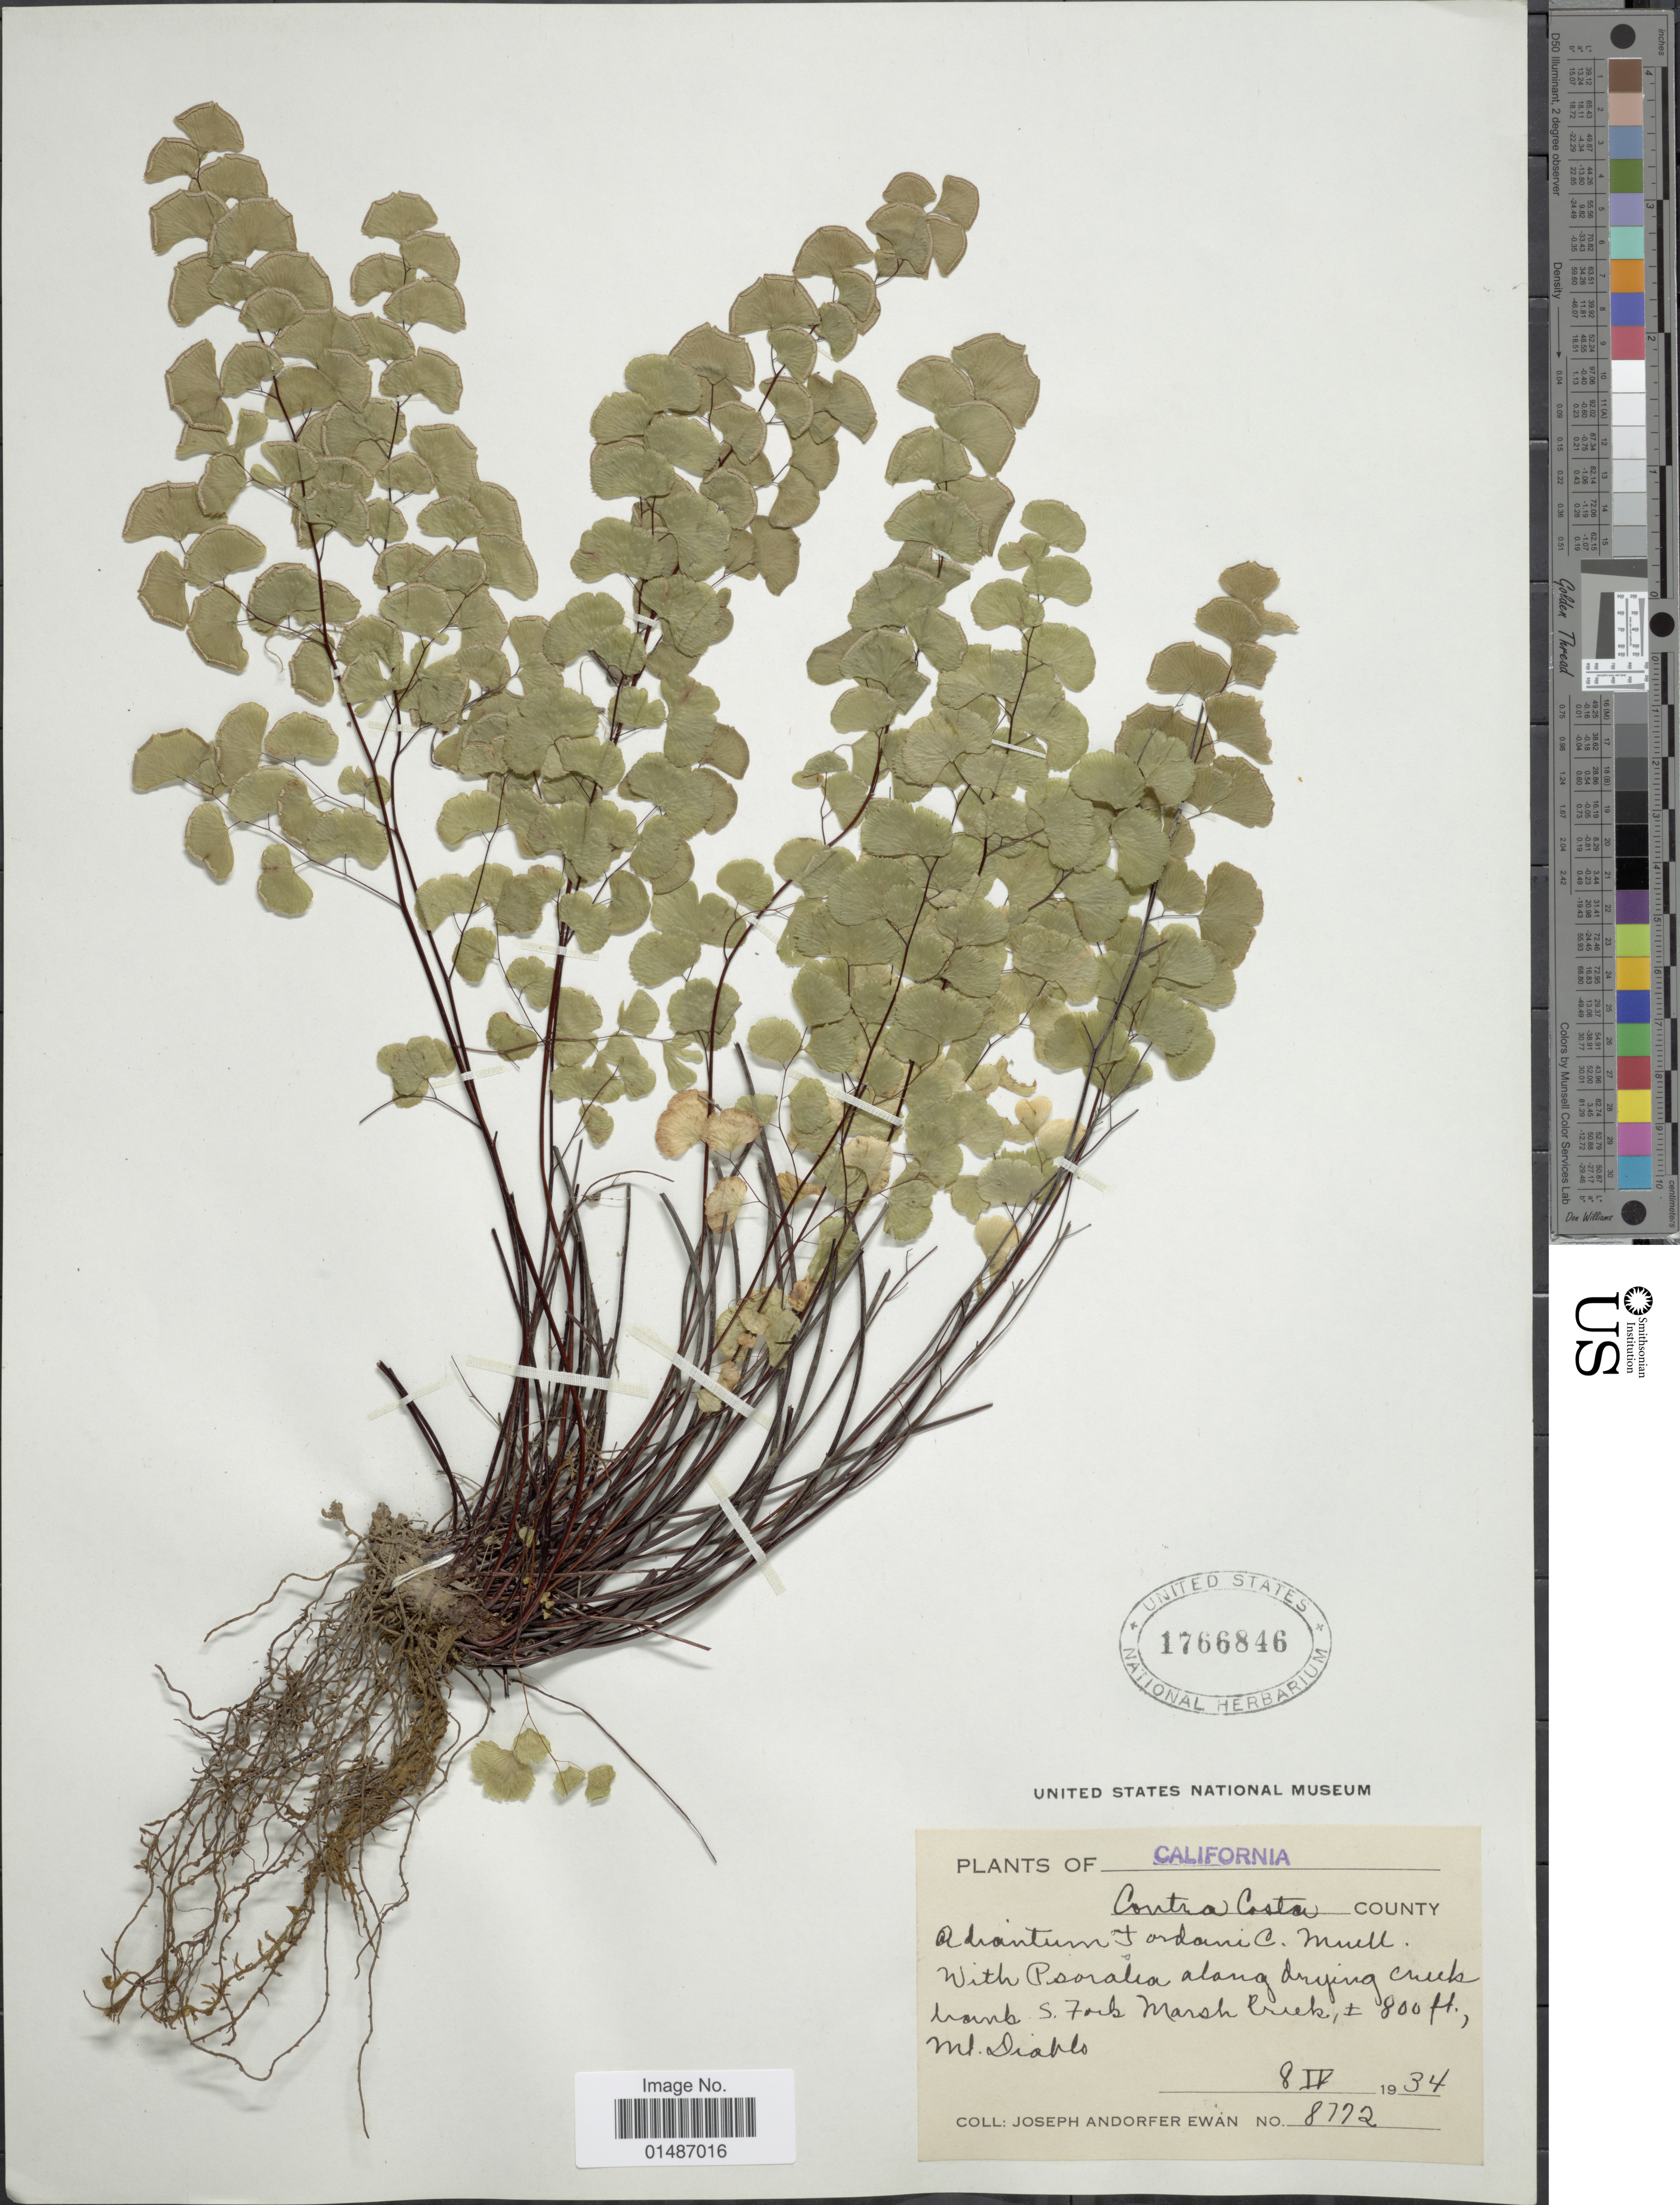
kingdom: Plantae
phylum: Tracheophyta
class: Polypodiopsida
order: Polypodiales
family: Pteridaceae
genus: Adiantum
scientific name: Adiantum jordanii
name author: C.H. Mull.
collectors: J. A. Ewan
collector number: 8772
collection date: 1934-04-08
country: United States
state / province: California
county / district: Contra Costa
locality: Contra Costa County. S. Fork Marsh Creek, Mt. Diablo.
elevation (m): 244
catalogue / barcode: US 1766846